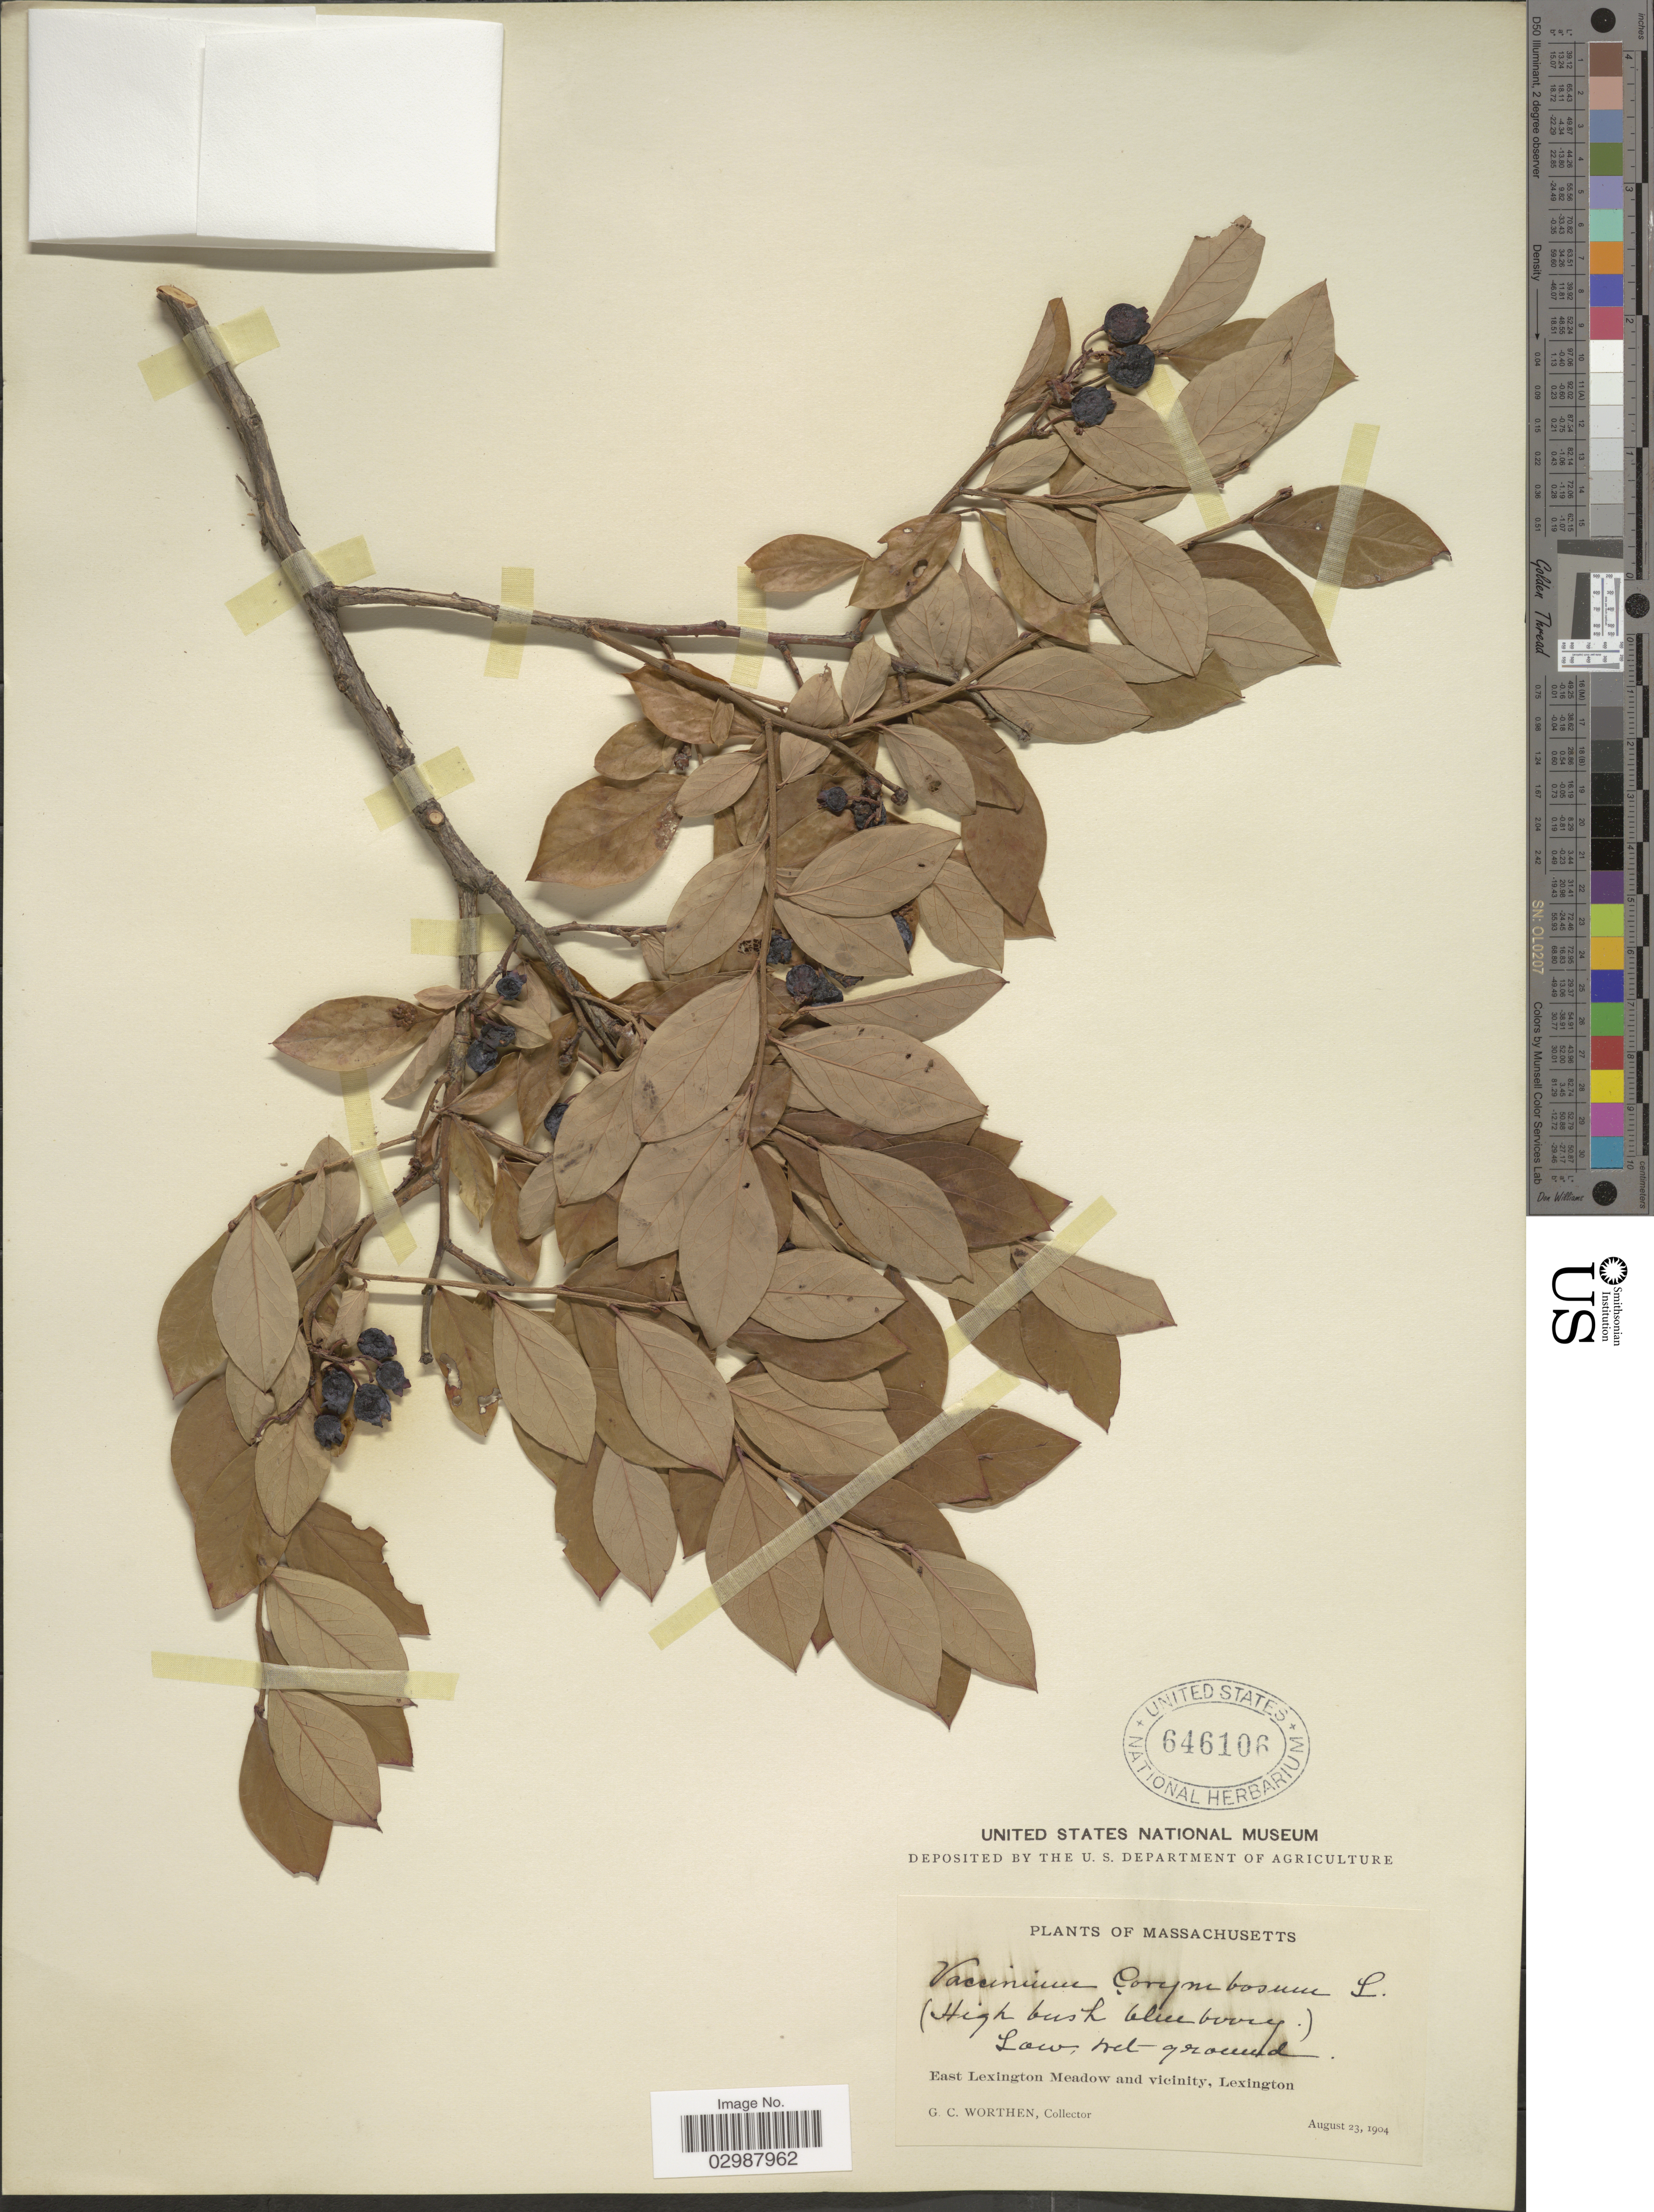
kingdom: Plantae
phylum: Tracheophyta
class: Magnoliopsida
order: Ericales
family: Ericaceae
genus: Vaccinium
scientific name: Vaccinium corymbosum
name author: L.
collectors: G. Worthen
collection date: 1904-08-23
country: United States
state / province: Massachusetts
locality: East Lexington Meadow and vicinity, Lexington.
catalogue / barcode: US 646106